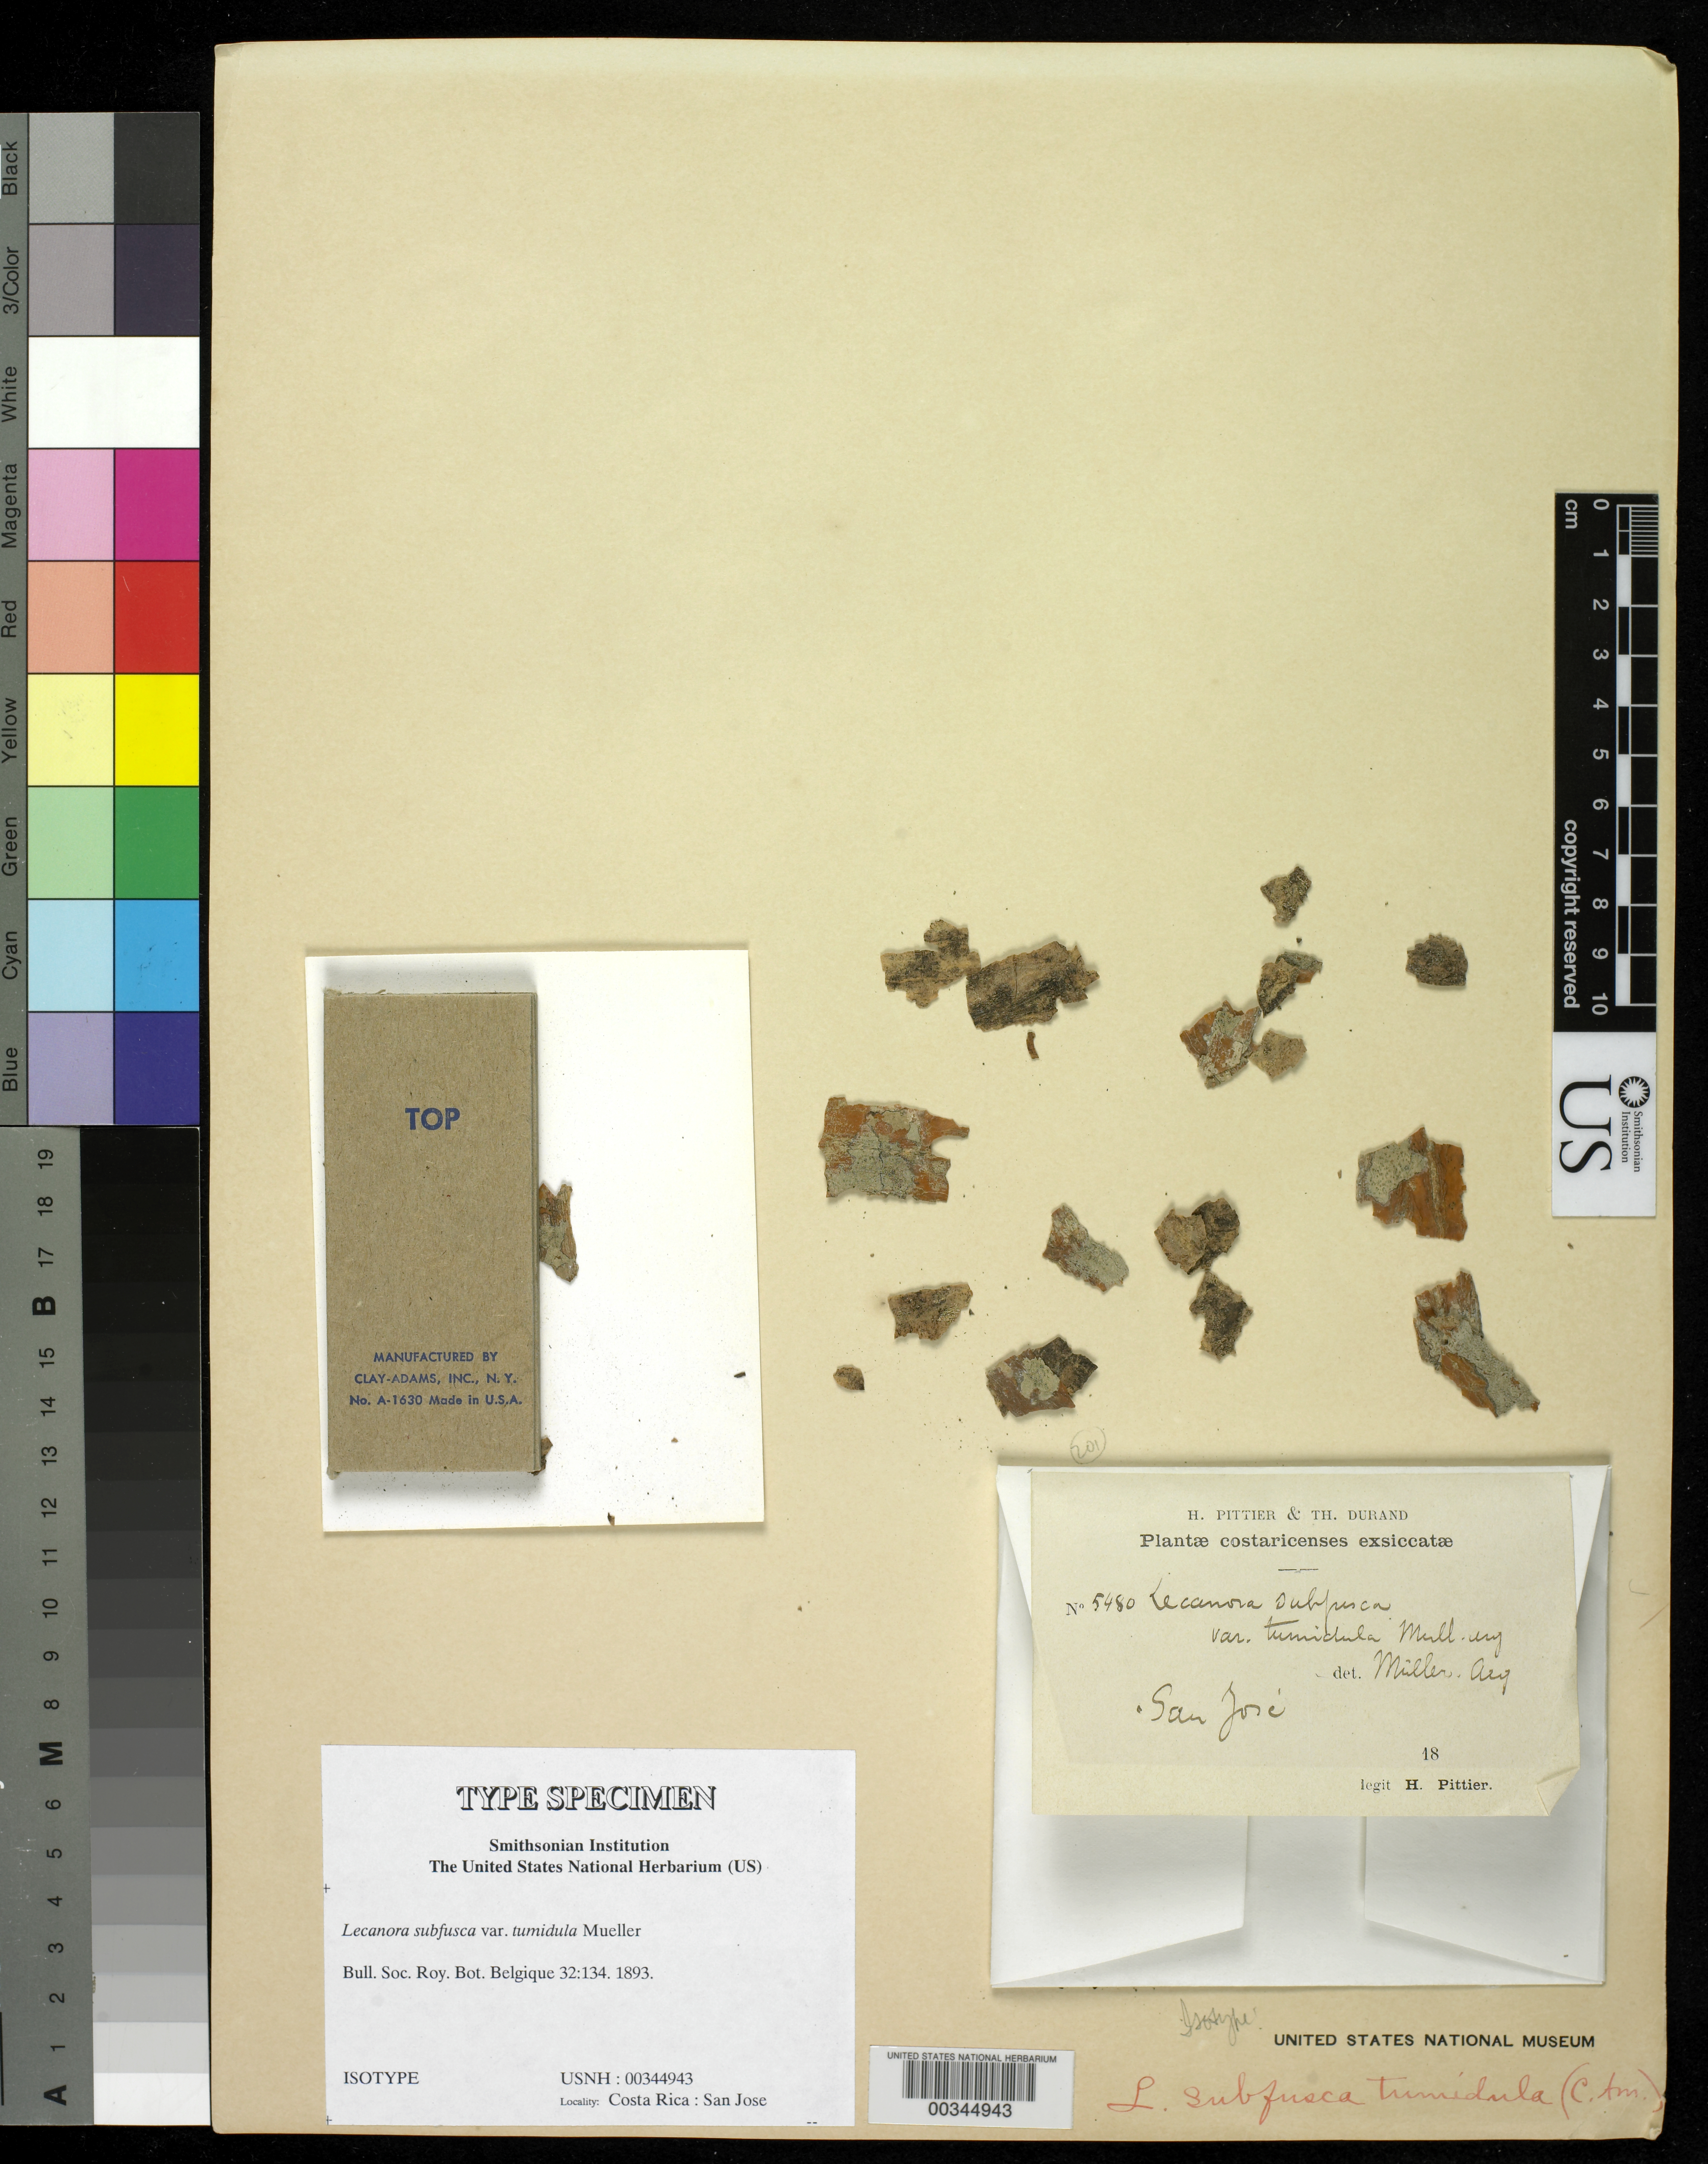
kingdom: Fungi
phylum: Ascomycota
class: Lecanoromycetes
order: Lecanorales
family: Lecanoraceae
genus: Lecanora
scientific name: Lecanora subfusca var. tumidula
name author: Müll. Arg.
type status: Isotype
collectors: H. F. Pittier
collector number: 5480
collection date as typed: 18--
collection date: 1890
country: Costa Rica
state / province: San José